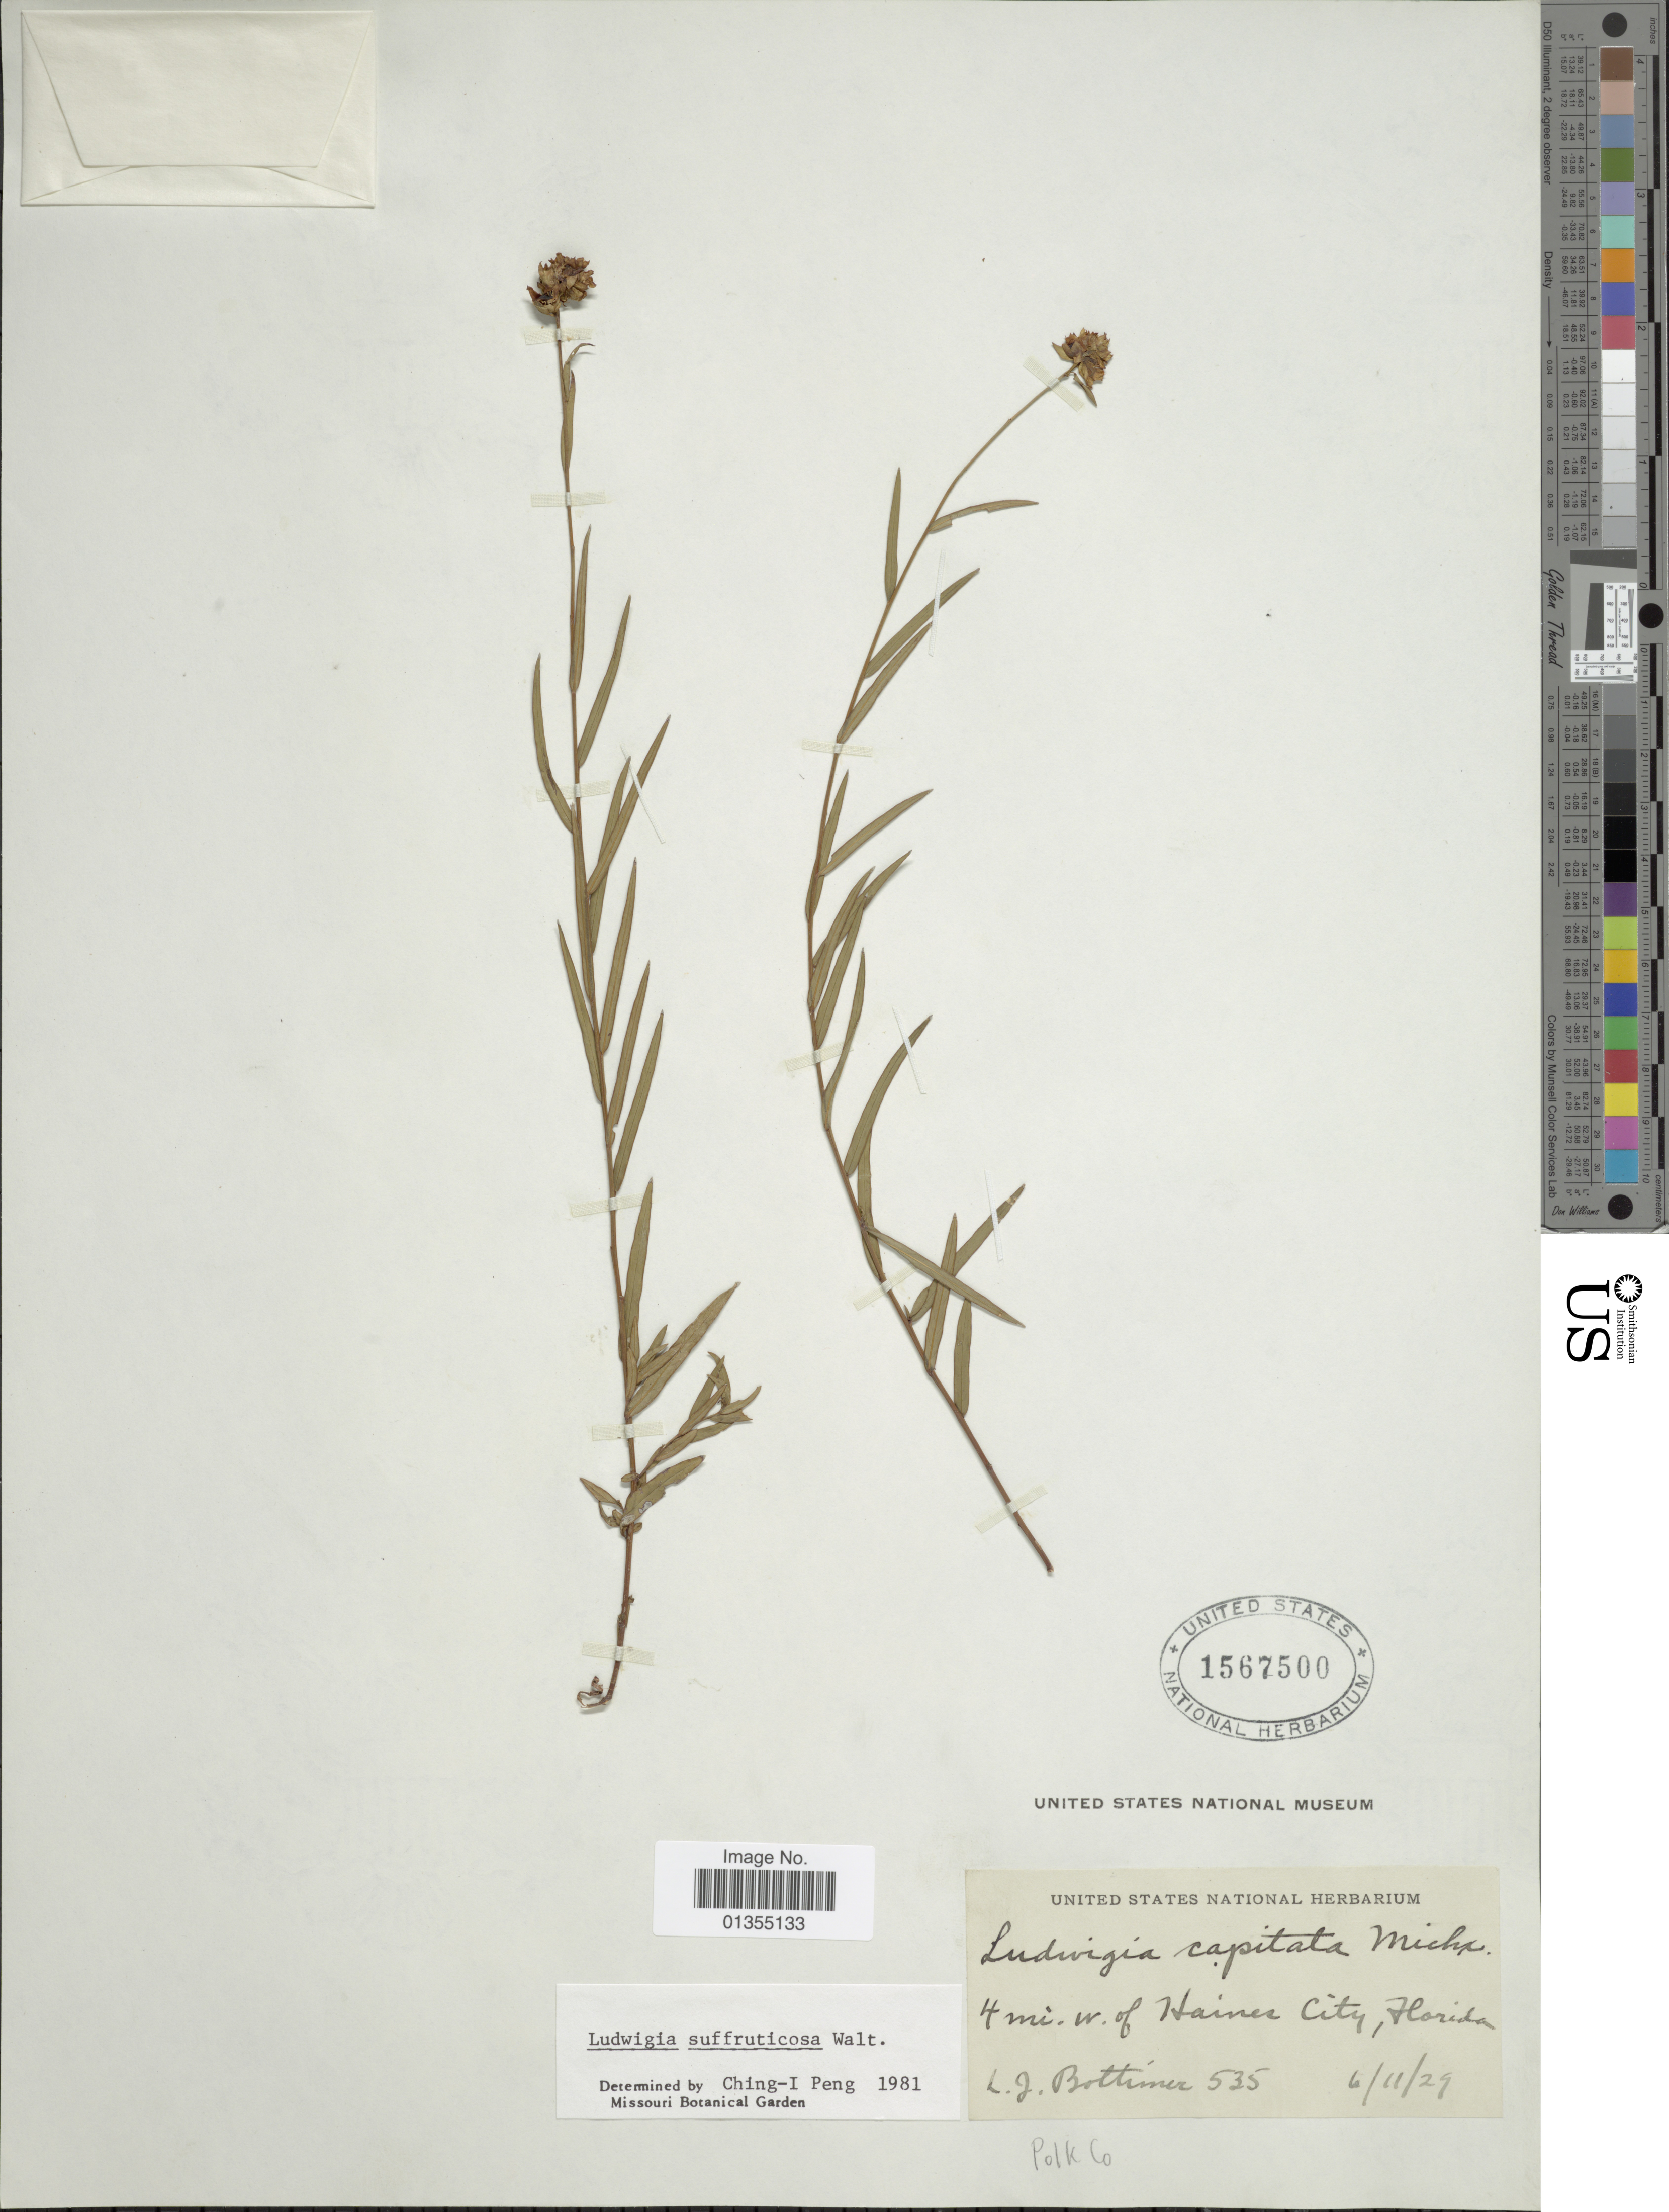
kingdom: Plantae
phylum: Tracheophyta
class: Magnoliopsida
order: Myrtales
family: Onagraceae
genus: Ludwigia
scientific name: Ludwigia suffruticosa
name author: Walter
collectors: L. Bottimer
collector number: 535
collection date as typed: Transcribed d/m/y: 6/11/29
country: United States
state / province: Florida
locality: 4 mi W. of Haines City, Polk Co.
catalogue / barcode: US 1567500